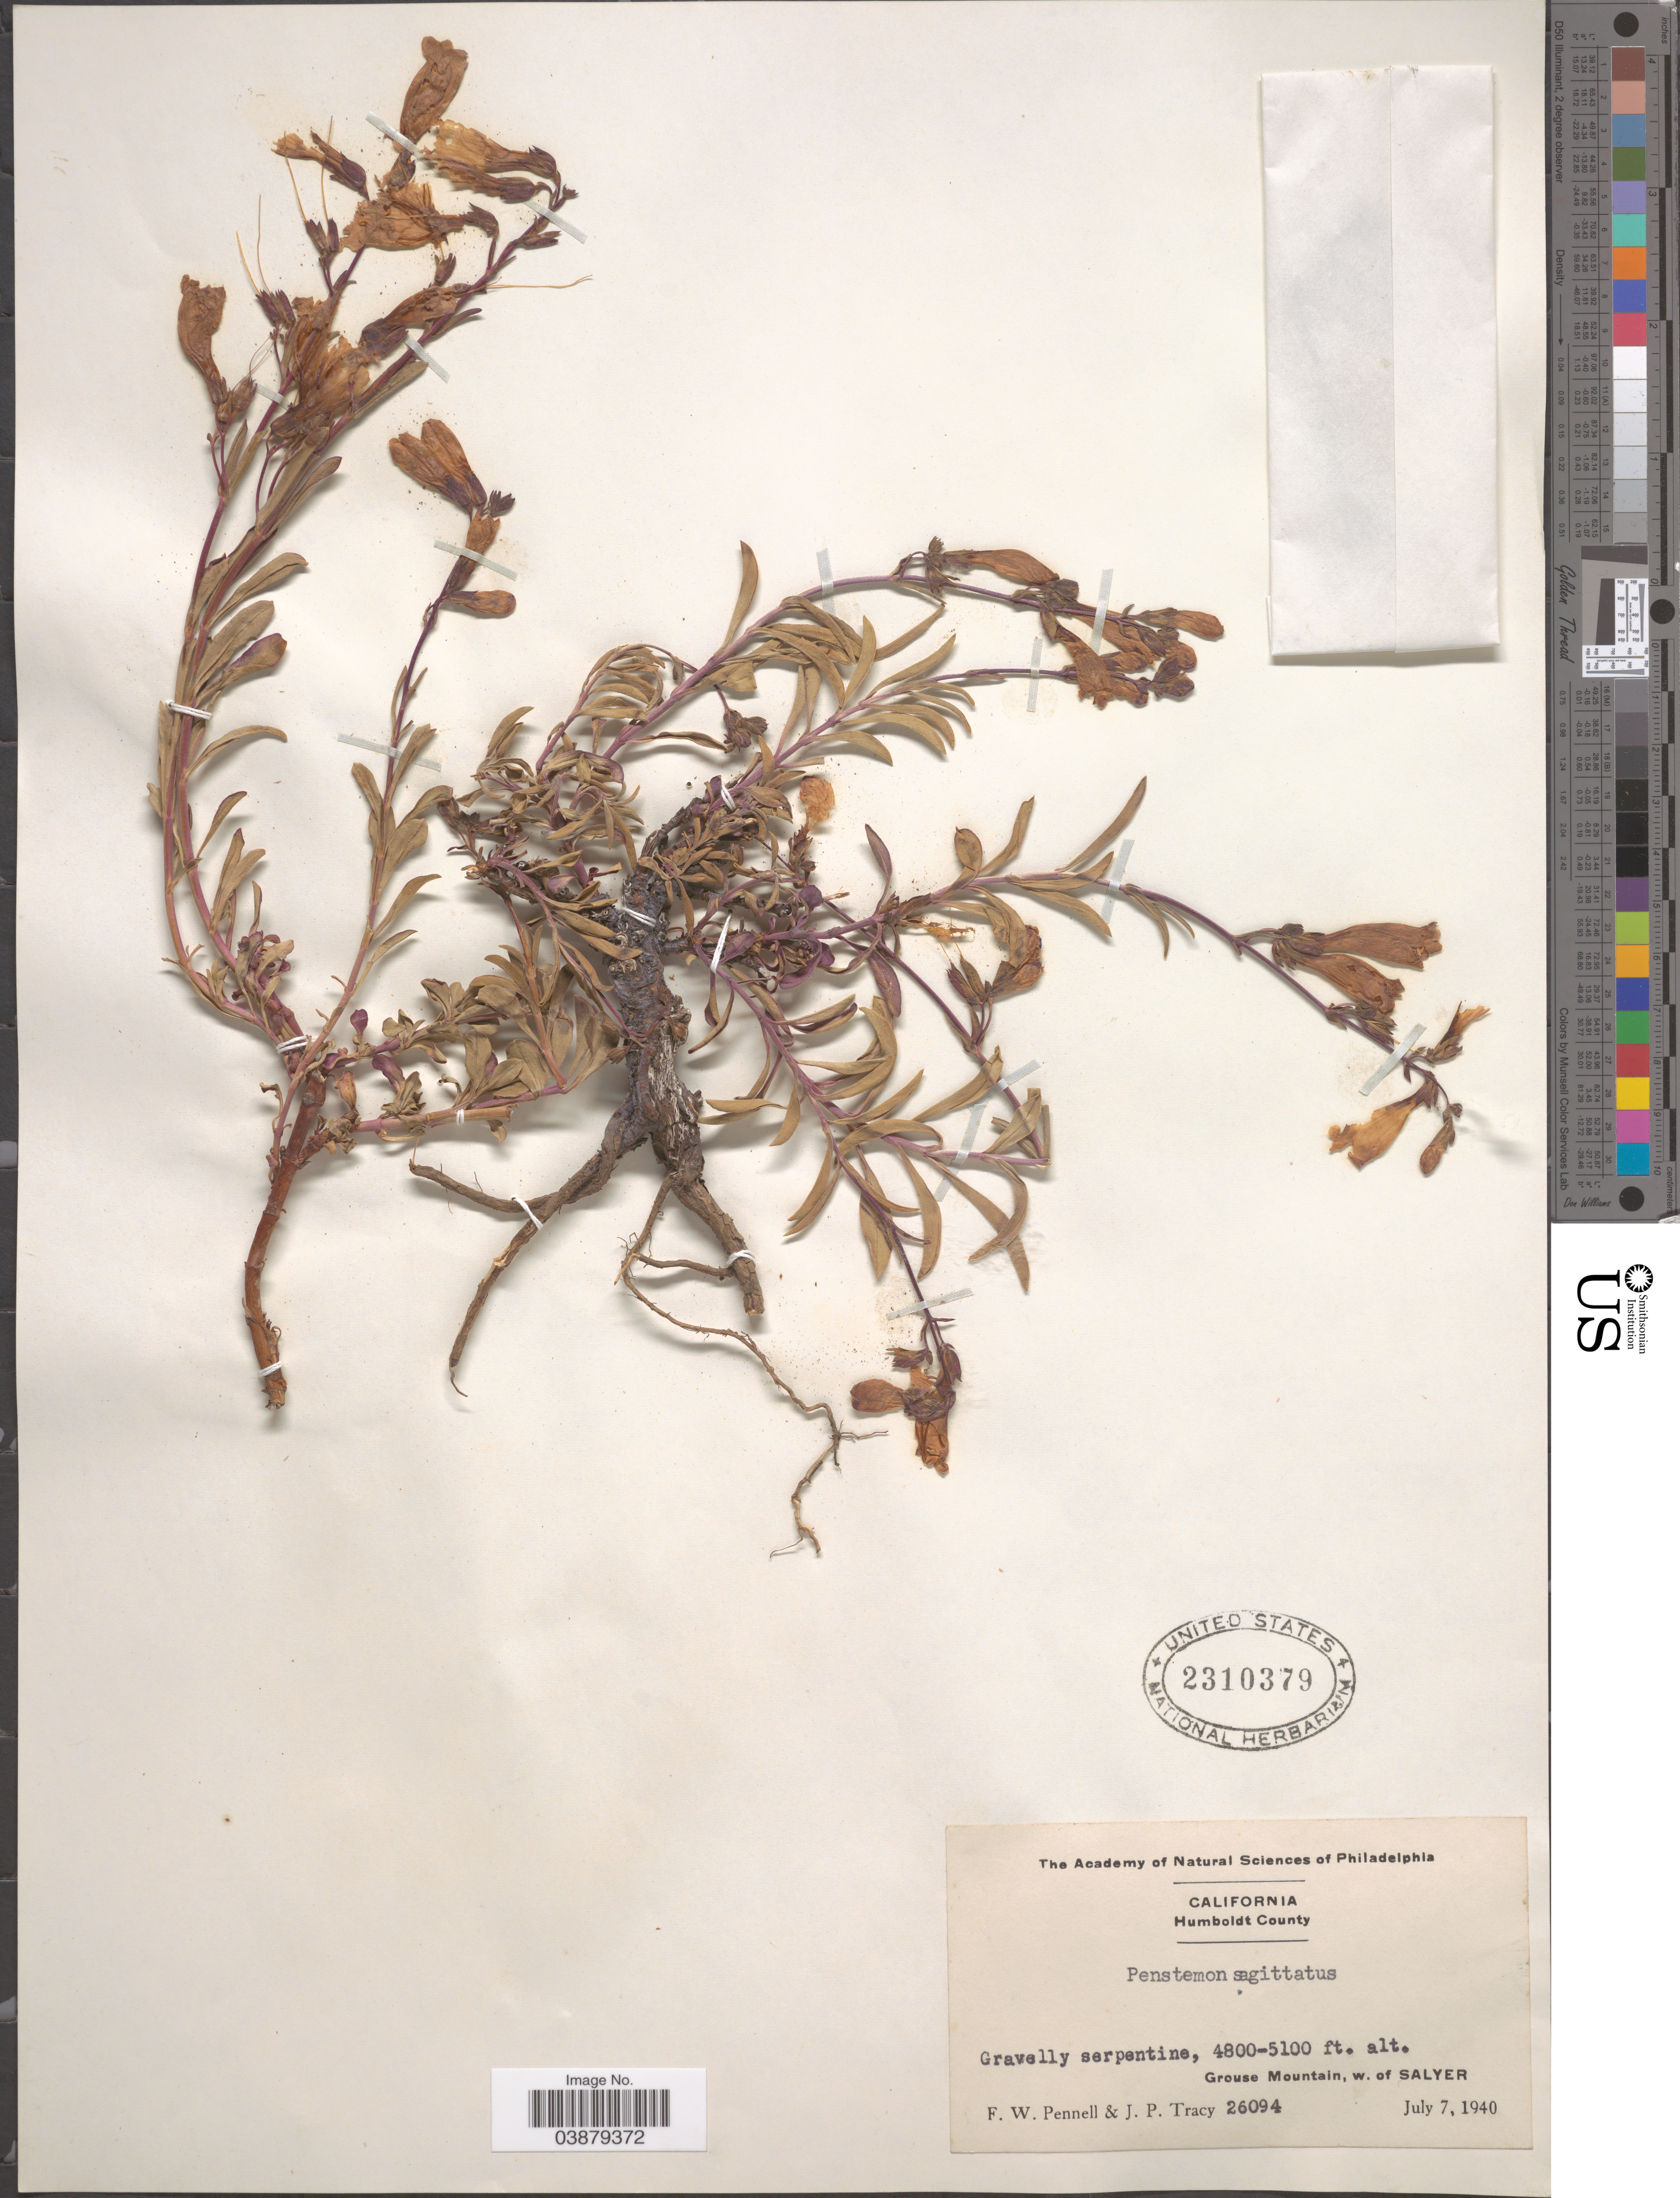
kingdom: Plantae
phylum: Tracheophyta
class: Magnoliopsida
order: Lamiales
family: Plantaginaceae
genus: Penstemon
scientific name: Penstemon sp.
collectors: F. W. Pennell & J. Tracy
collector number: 26094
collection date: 1940-07-07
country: United States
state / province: California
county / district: Humboldt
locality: Humboldt County. Grouse Mountain, w. of Salyer.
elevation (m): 1463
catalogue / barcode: US 2310379